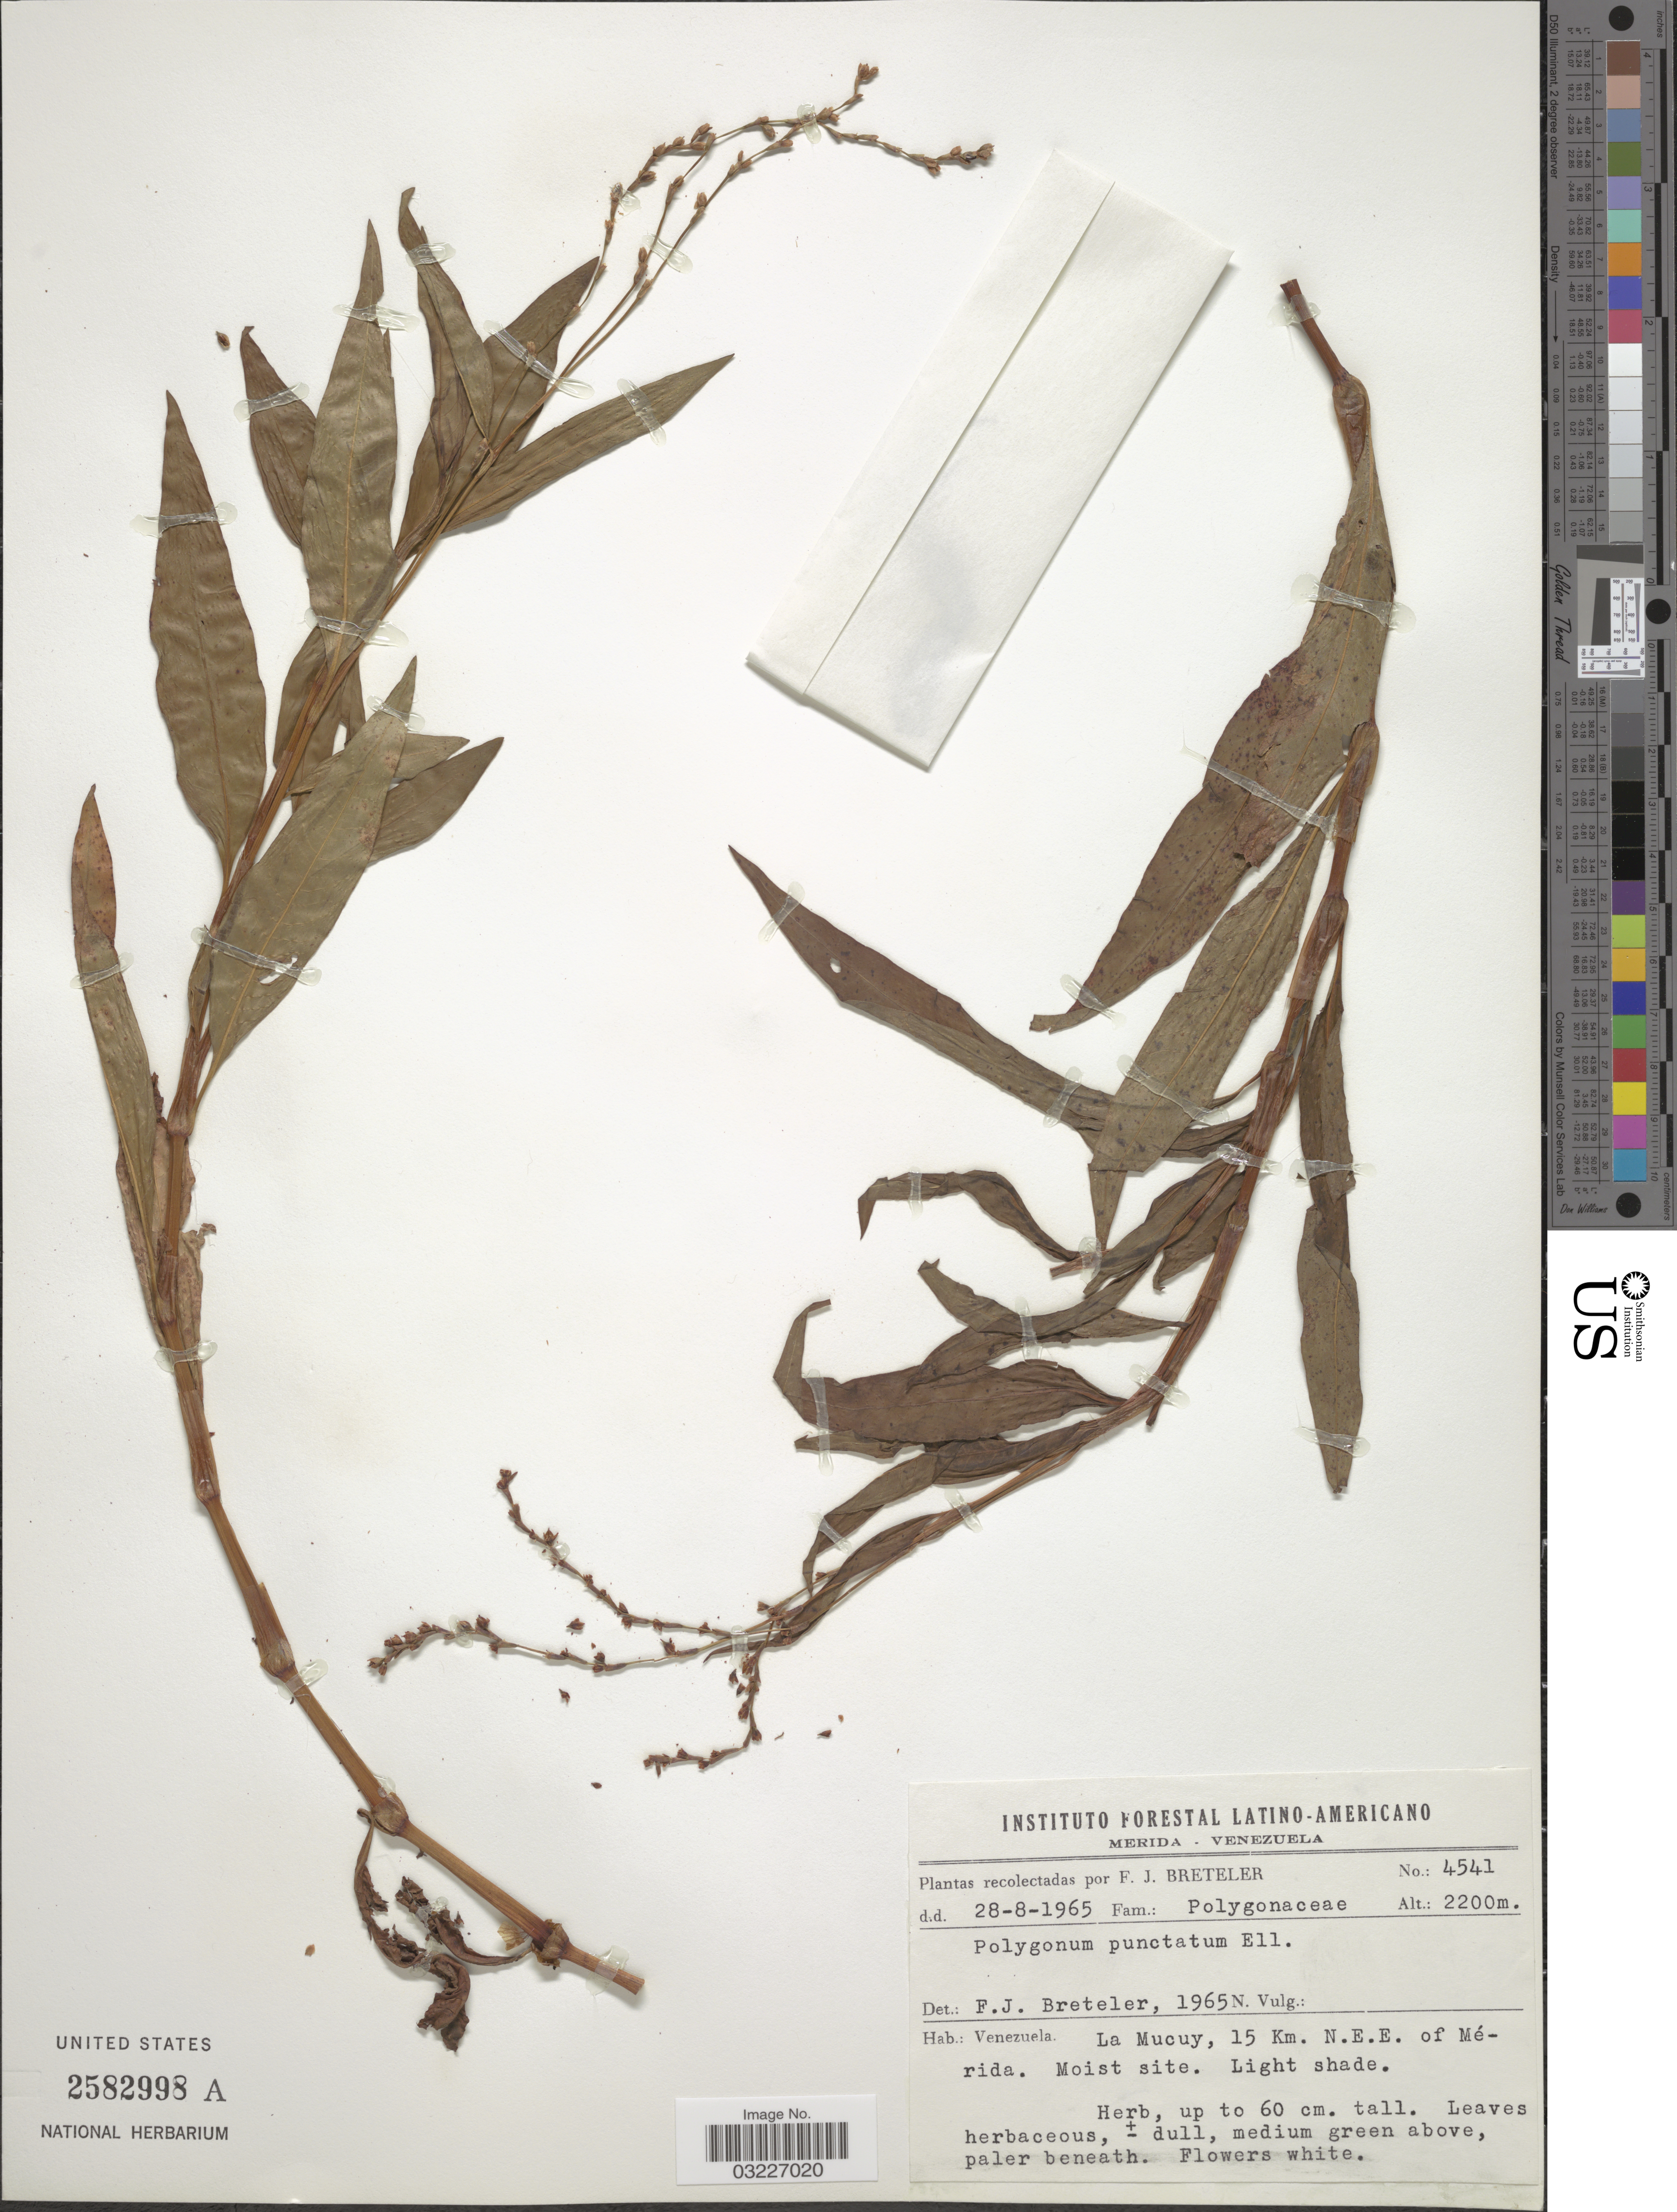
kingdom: Plantae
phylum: Tracheophyta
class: Magnoliopsida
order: Caryophyllales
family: Polygonaceae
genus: Polygonum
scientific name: Polygonum opelousanum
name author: Riddell ex Small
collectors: F. J. Breteler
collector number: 4541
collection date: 1965-08-28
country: Venezuela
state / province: Mérida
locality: La Mucuy, 15 Km. N.E.E. of Mérida.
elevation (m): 2200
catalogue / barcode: US 2582998A